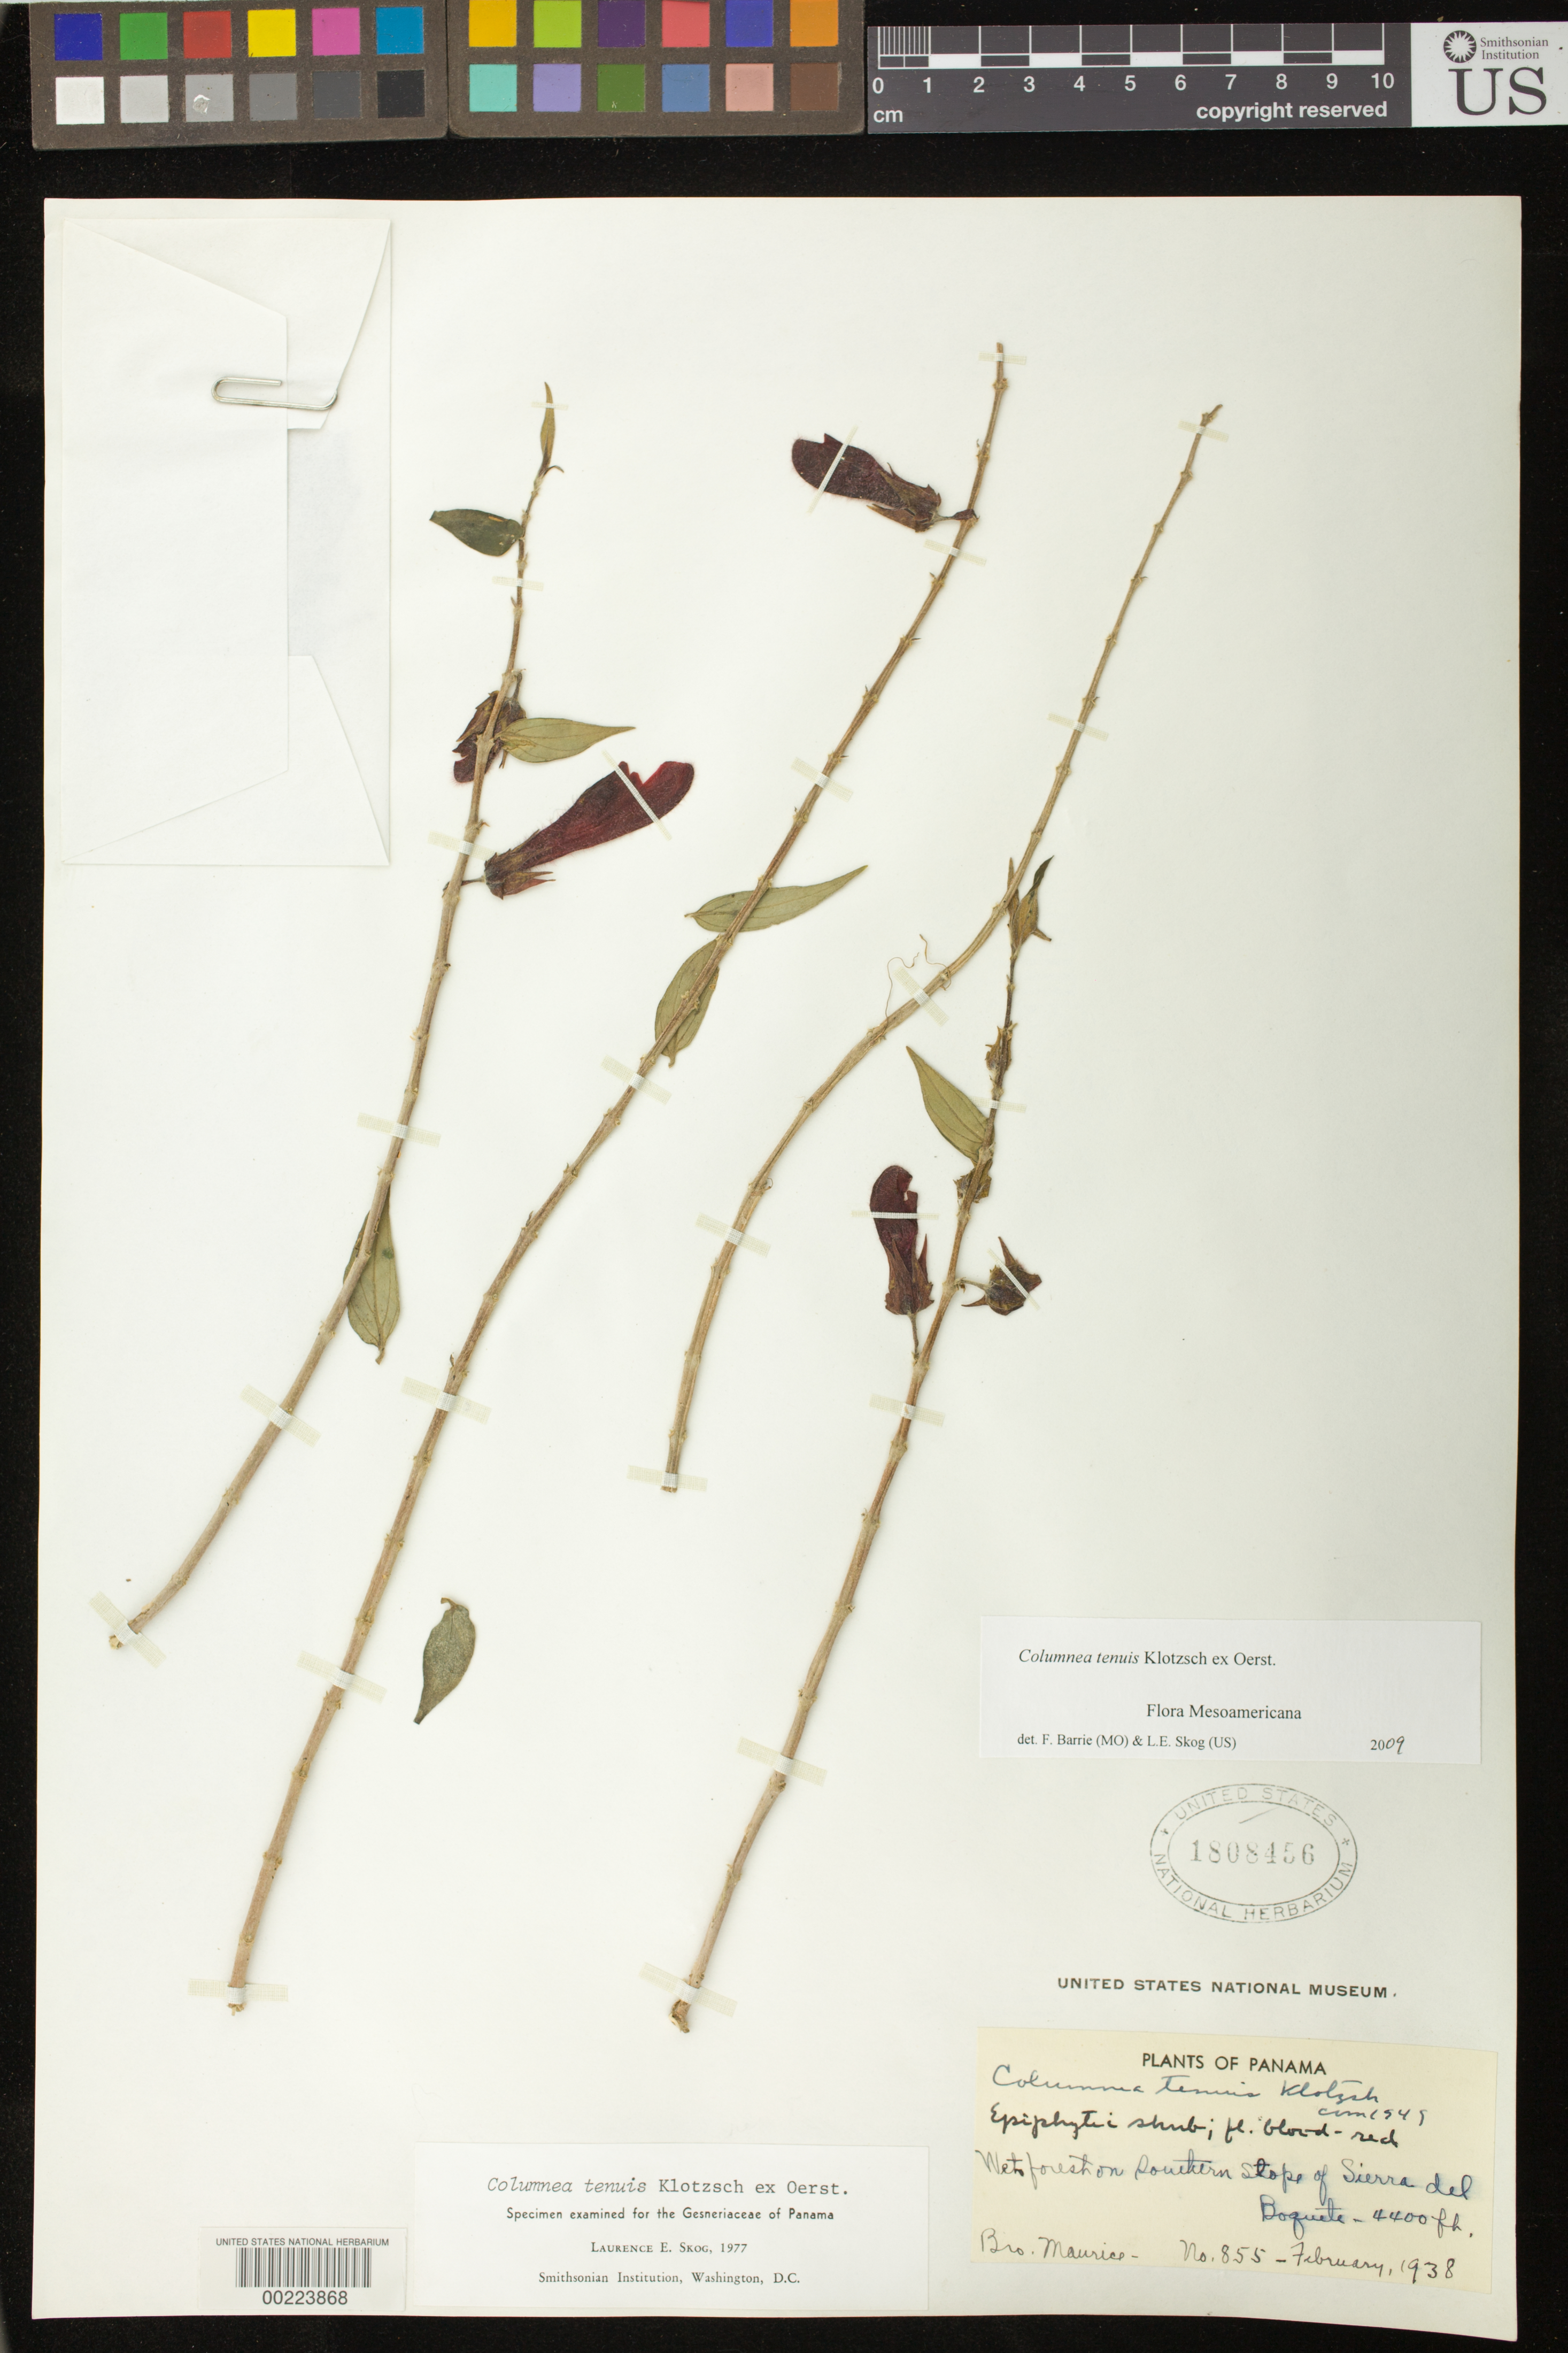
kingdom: Plantae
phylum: Tracheophyta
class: Magnoliopsida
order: Lamiales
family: Gesneriaceae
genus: Columnea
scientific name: Columnea tenuis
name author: Klotzsch ex Oerst.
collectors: B. Maurice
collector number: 855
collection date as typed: Feb 1938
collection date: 1938-02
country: Panama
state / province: Chiriquí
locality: On southern slope of Sierra del Boquete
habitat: Wet forest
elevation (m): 1341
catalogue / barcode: US 1808456